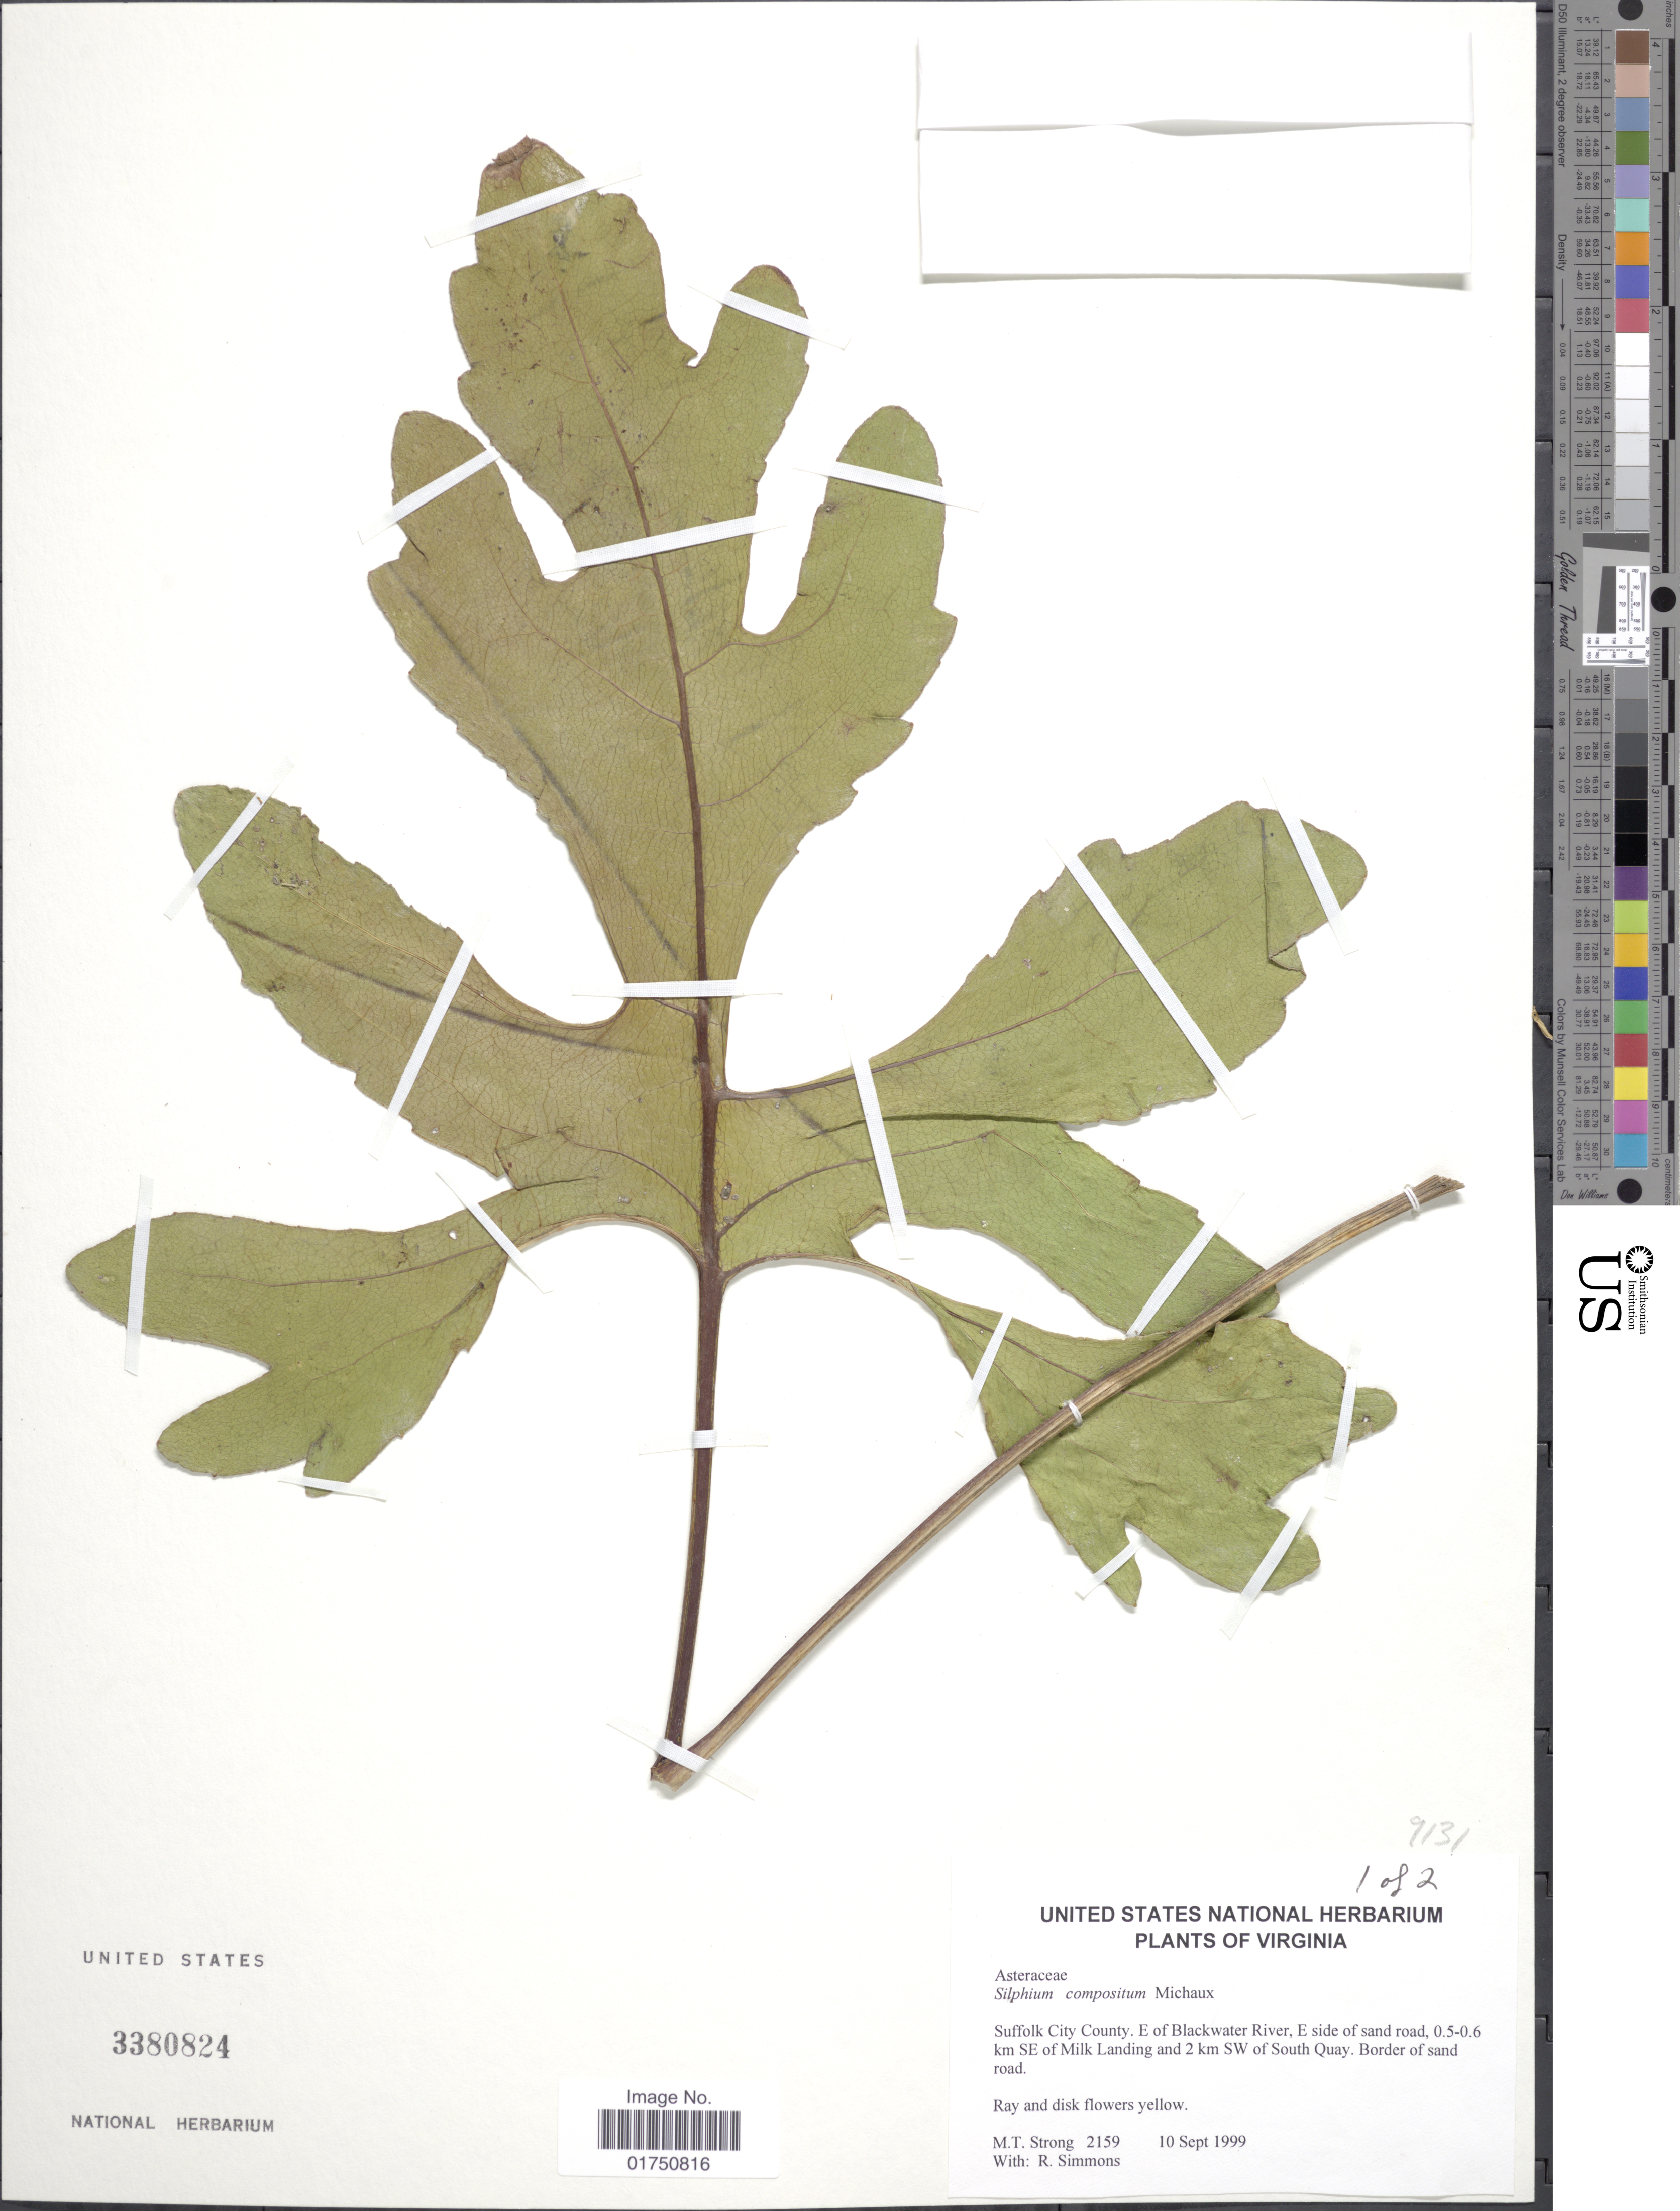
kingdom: Plantae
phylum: Tracheophyta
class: Magnoliopsida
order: Asterales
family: Asteraceae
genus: Silphium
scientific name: Silphium compositum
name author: Michx.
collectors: M. T. Strong & R. Simmons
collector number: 2159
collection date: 1999-09-10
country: United States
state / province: Virginia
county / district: City of Suffolk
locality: Suffolk City County. E of Blackwater River, E side of sand road, 0.5-0.6 km SE of Milk Landing and 2 km SW of South Quay. Border of sand road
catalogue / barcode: US 3380824